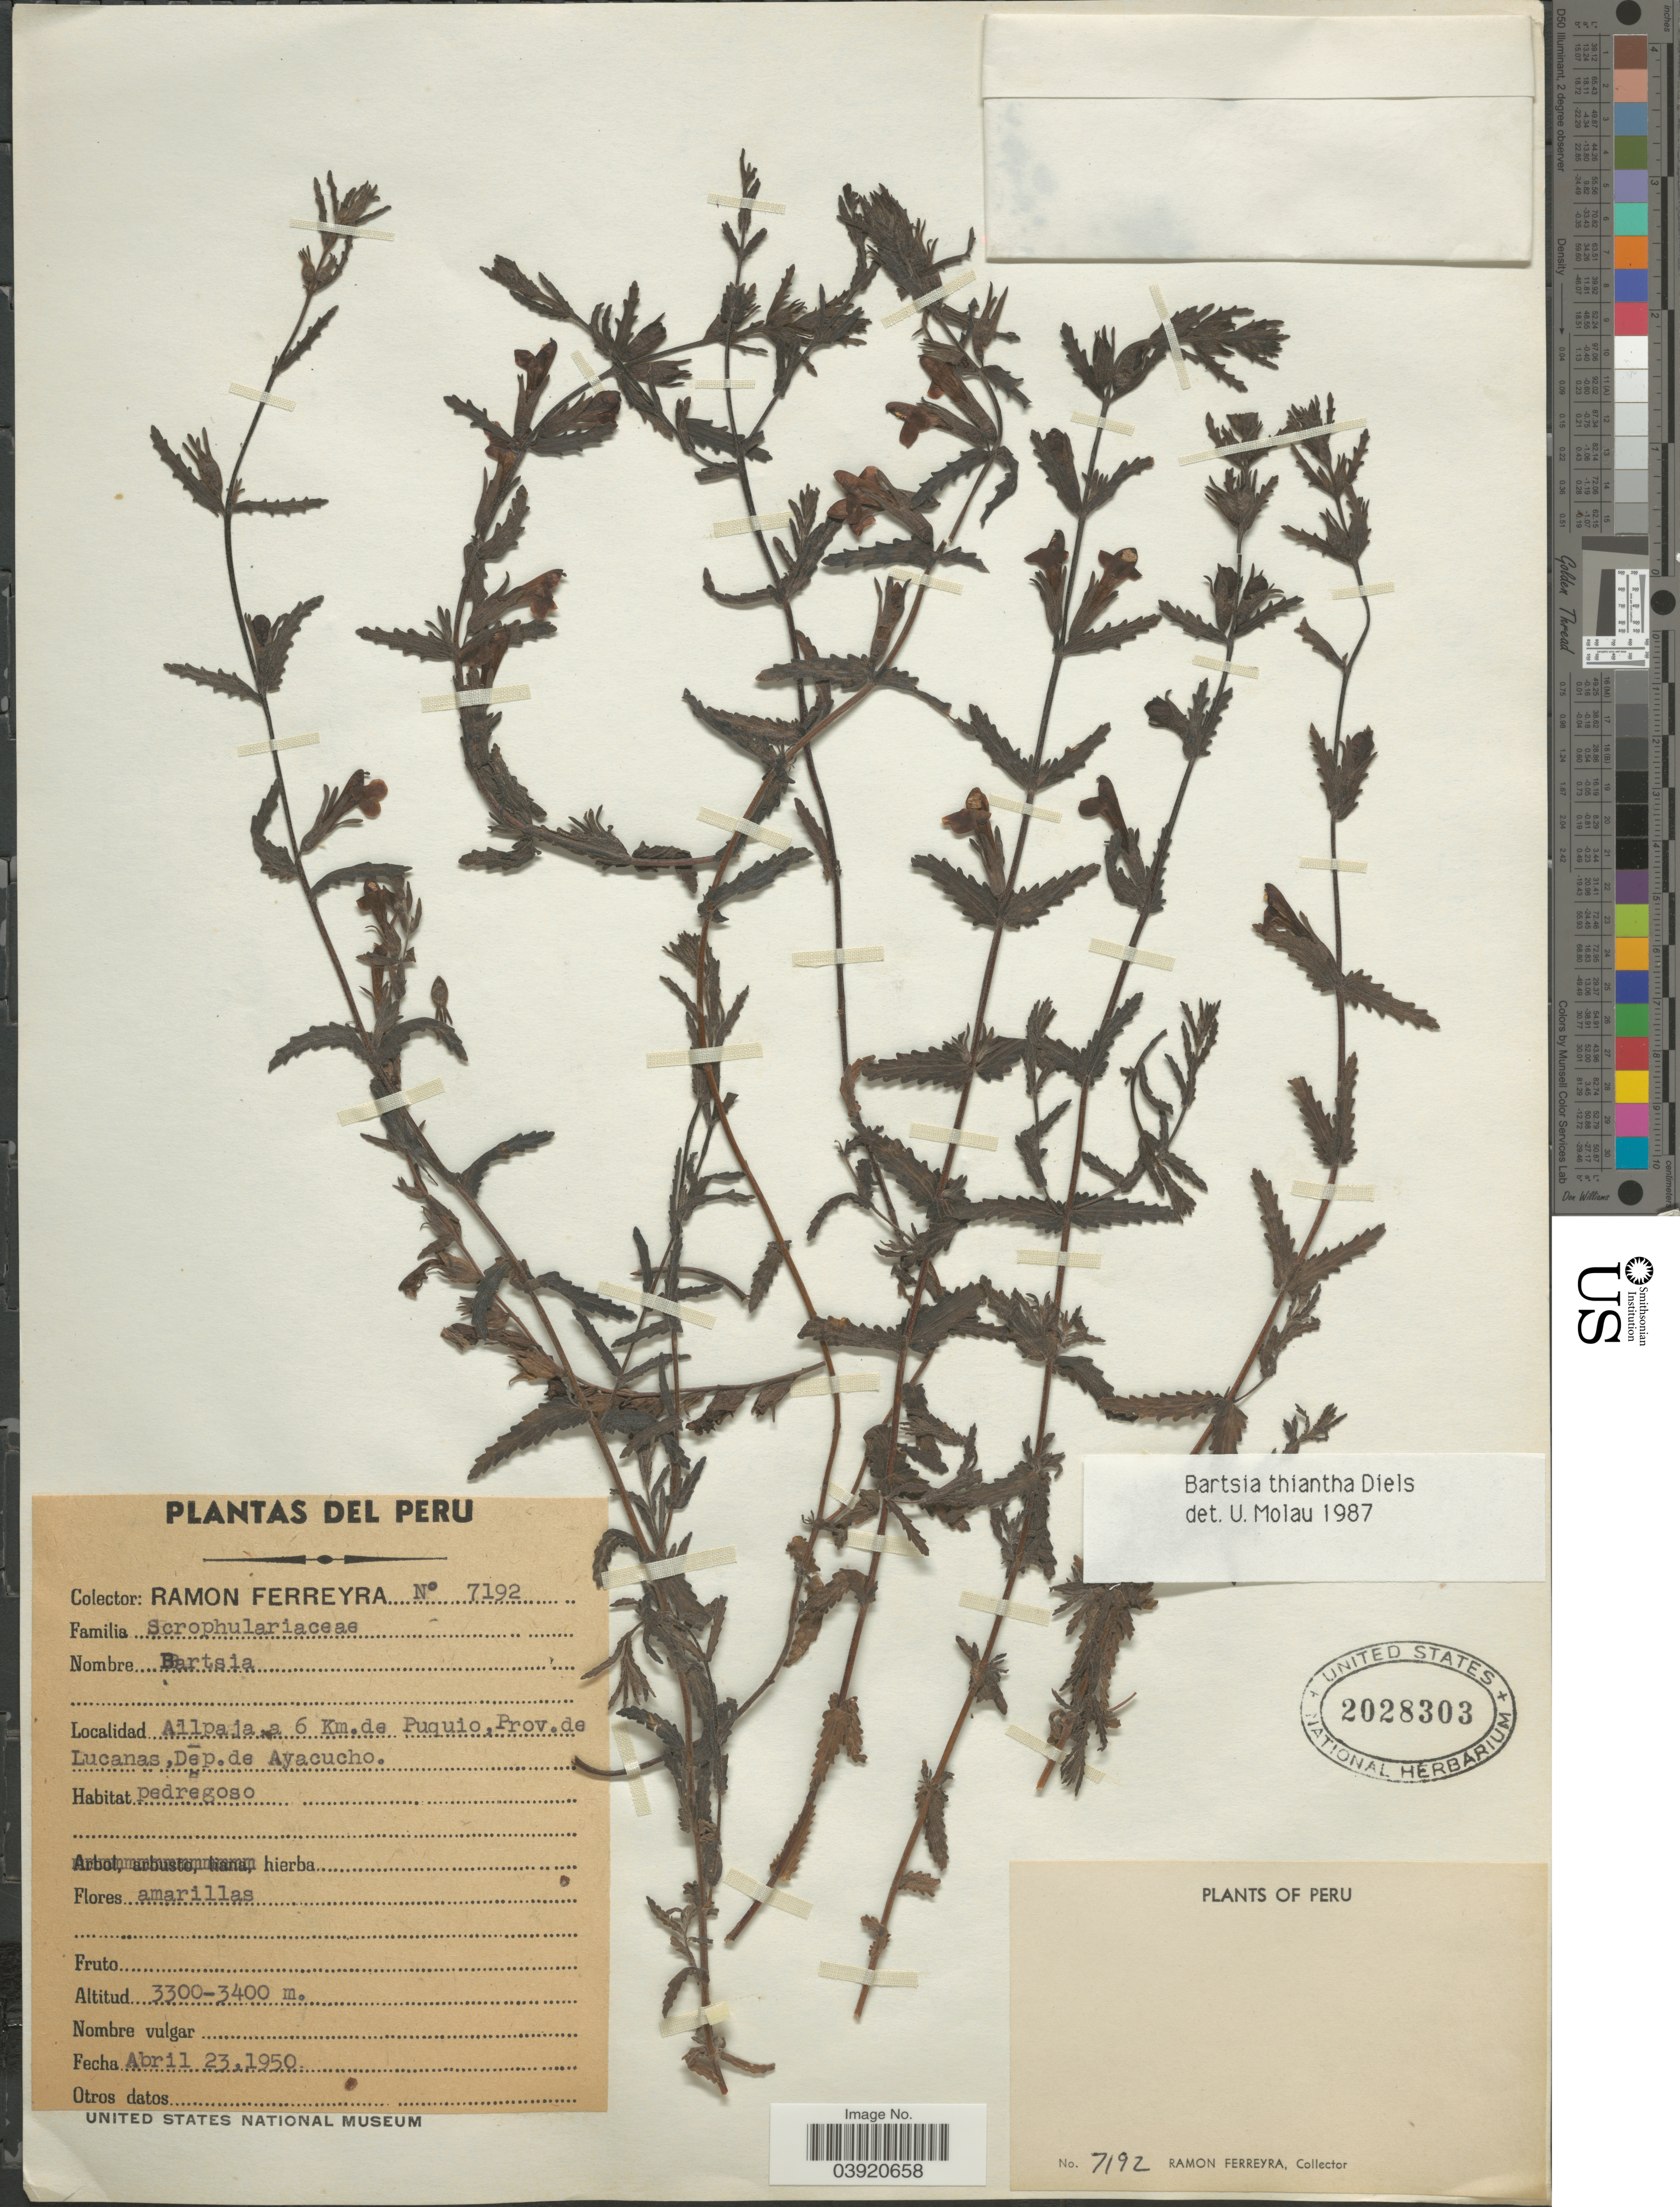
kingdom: Plantae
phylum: Tracheophyta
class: Magnoliopsida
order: Lamiales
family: Orobanchaceae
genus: Bartsia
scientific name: Bartsia thiantha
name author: Diels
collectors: R. A. Ferreyra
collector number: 7192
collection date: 1950-04-23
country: Peru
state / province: Ayacucho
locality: Allpaja a 6 Km.de Puquio.Prov.de Lucanas,Dep.de Ayacucho.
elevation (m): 3300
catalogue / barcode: US 2028303